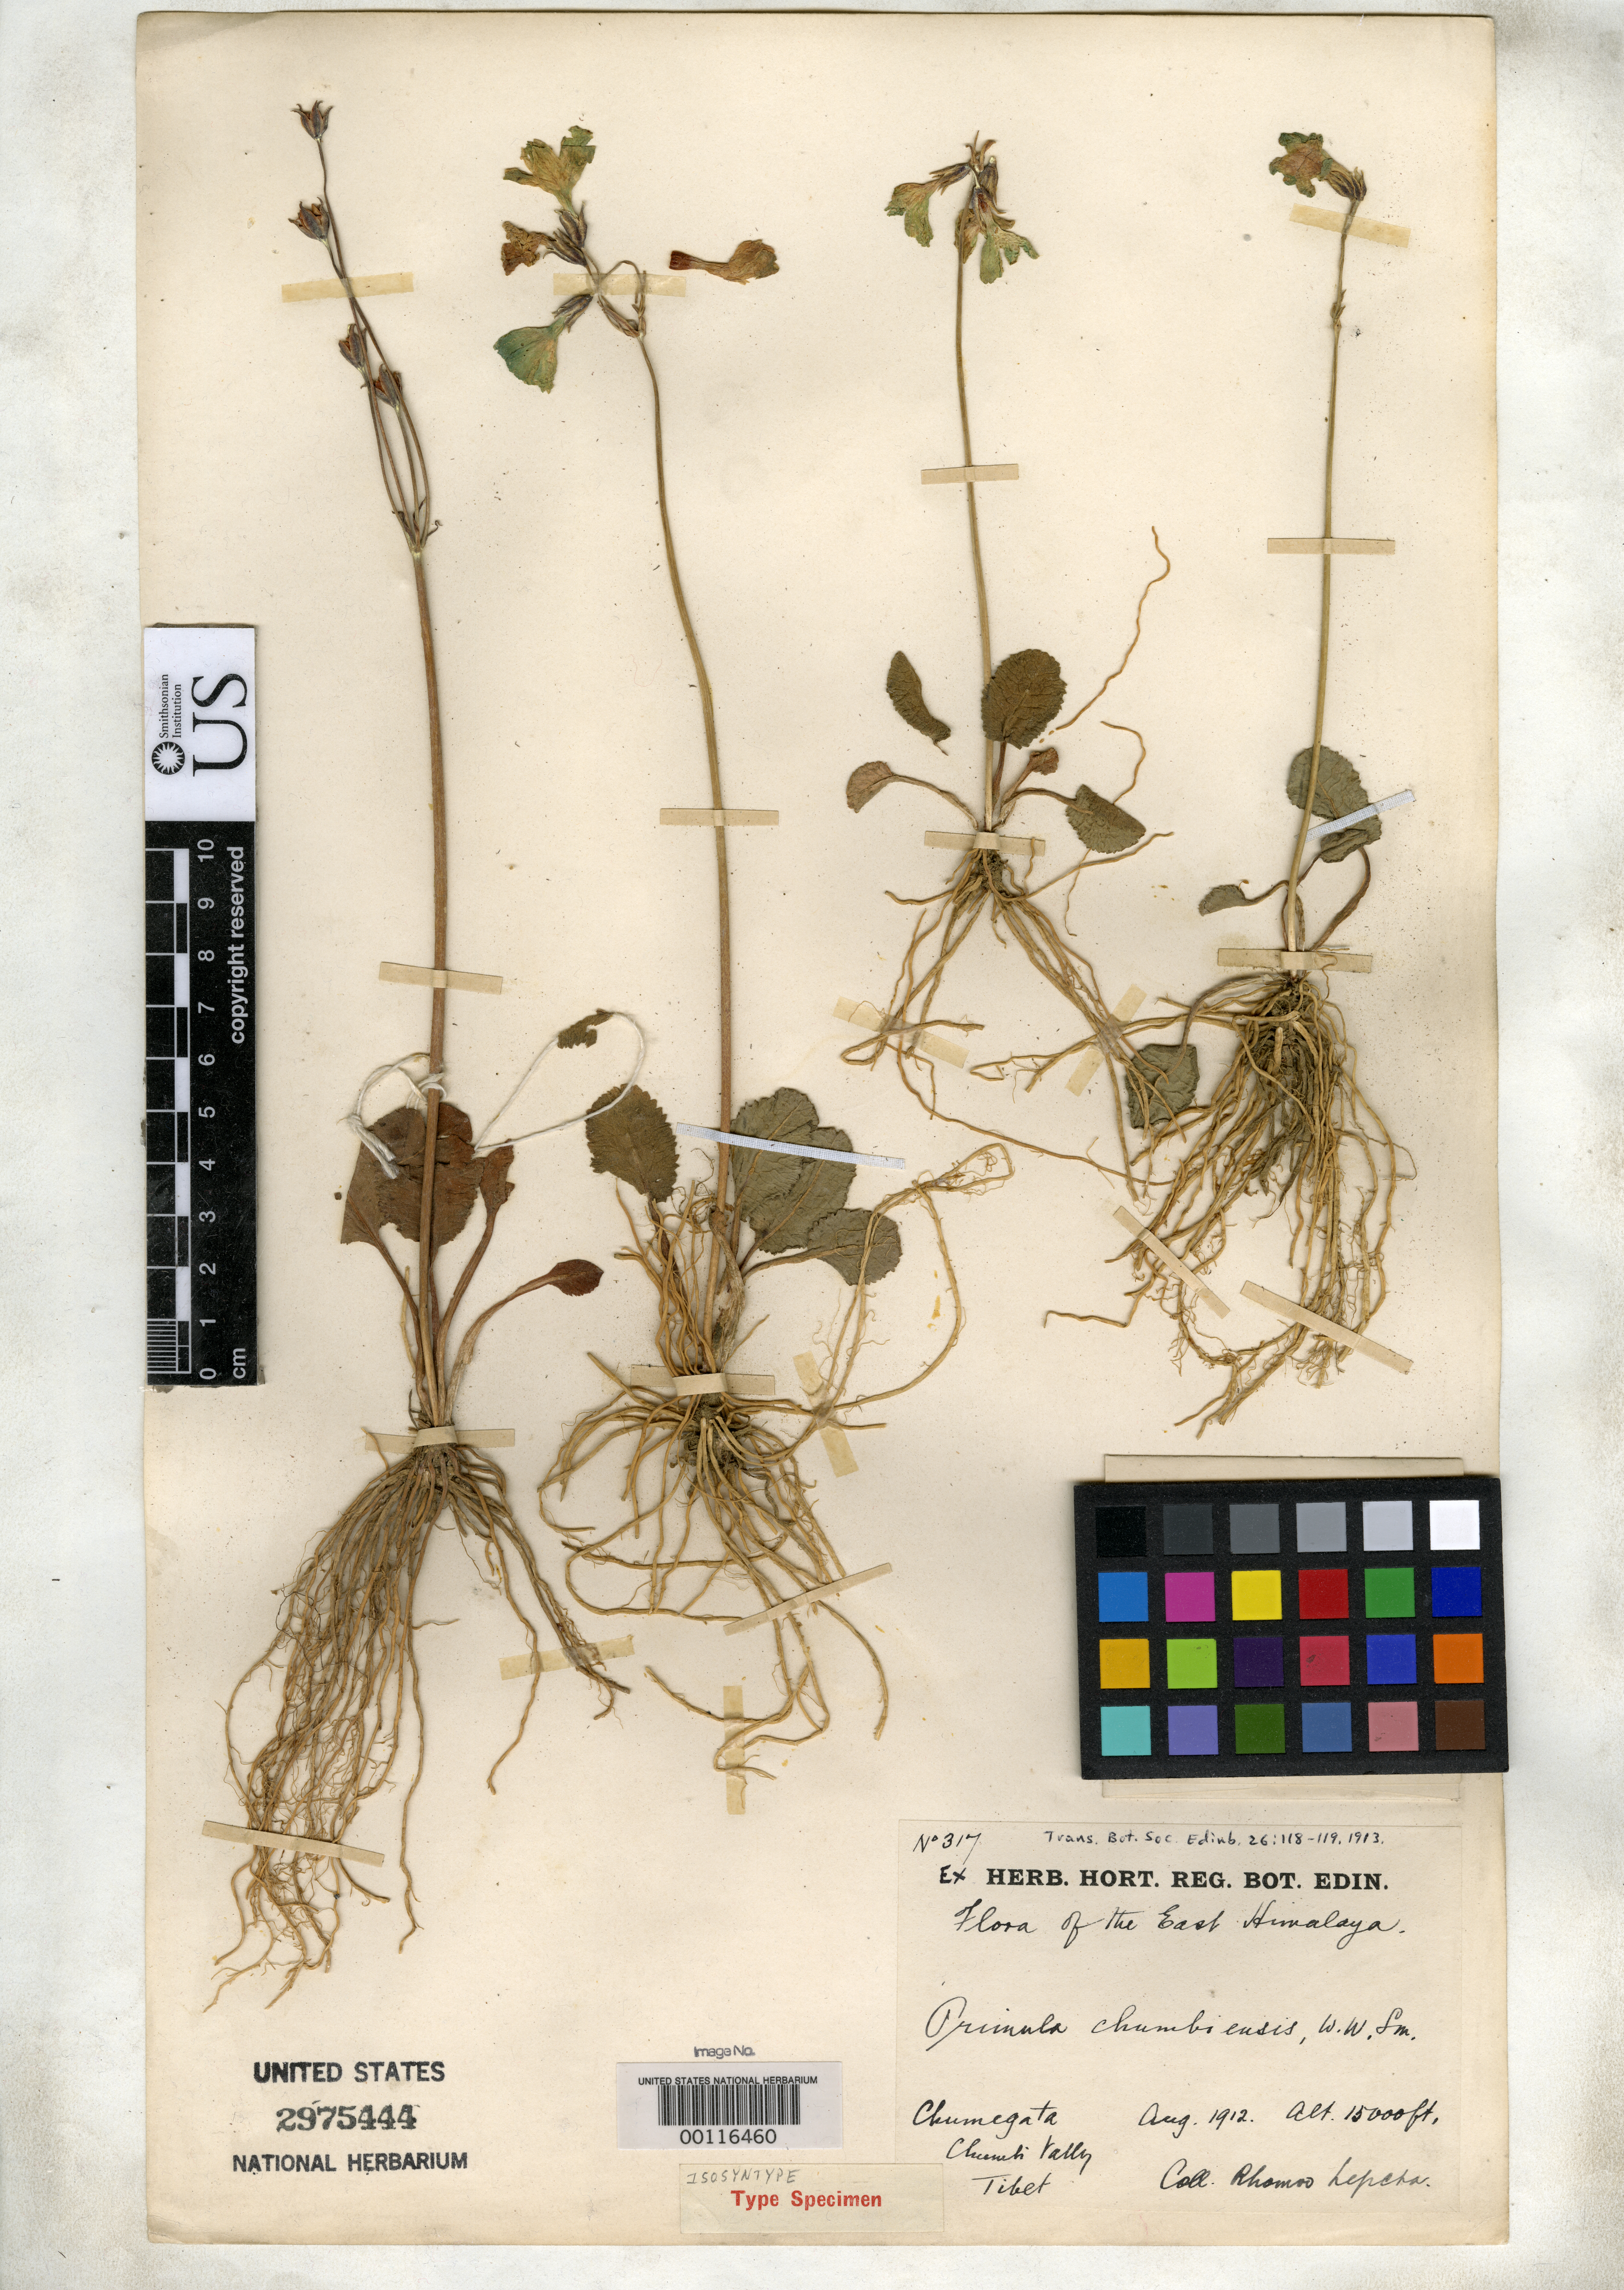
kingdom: Plantae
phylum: Tracheophyta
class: Magnoliopsida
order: Ericales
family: Primulaceae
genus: Primula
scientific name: Primula chumbiensis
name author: W.W. Sm.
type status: Isosyntype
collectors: L. Rohmoo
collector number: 317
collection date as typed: Aug 1912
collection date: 1912-08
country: China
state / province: Xizang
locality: Chumbi Valley, Chumegati; alt. 15000 ft.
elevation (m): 4572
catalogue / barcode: US 2975444